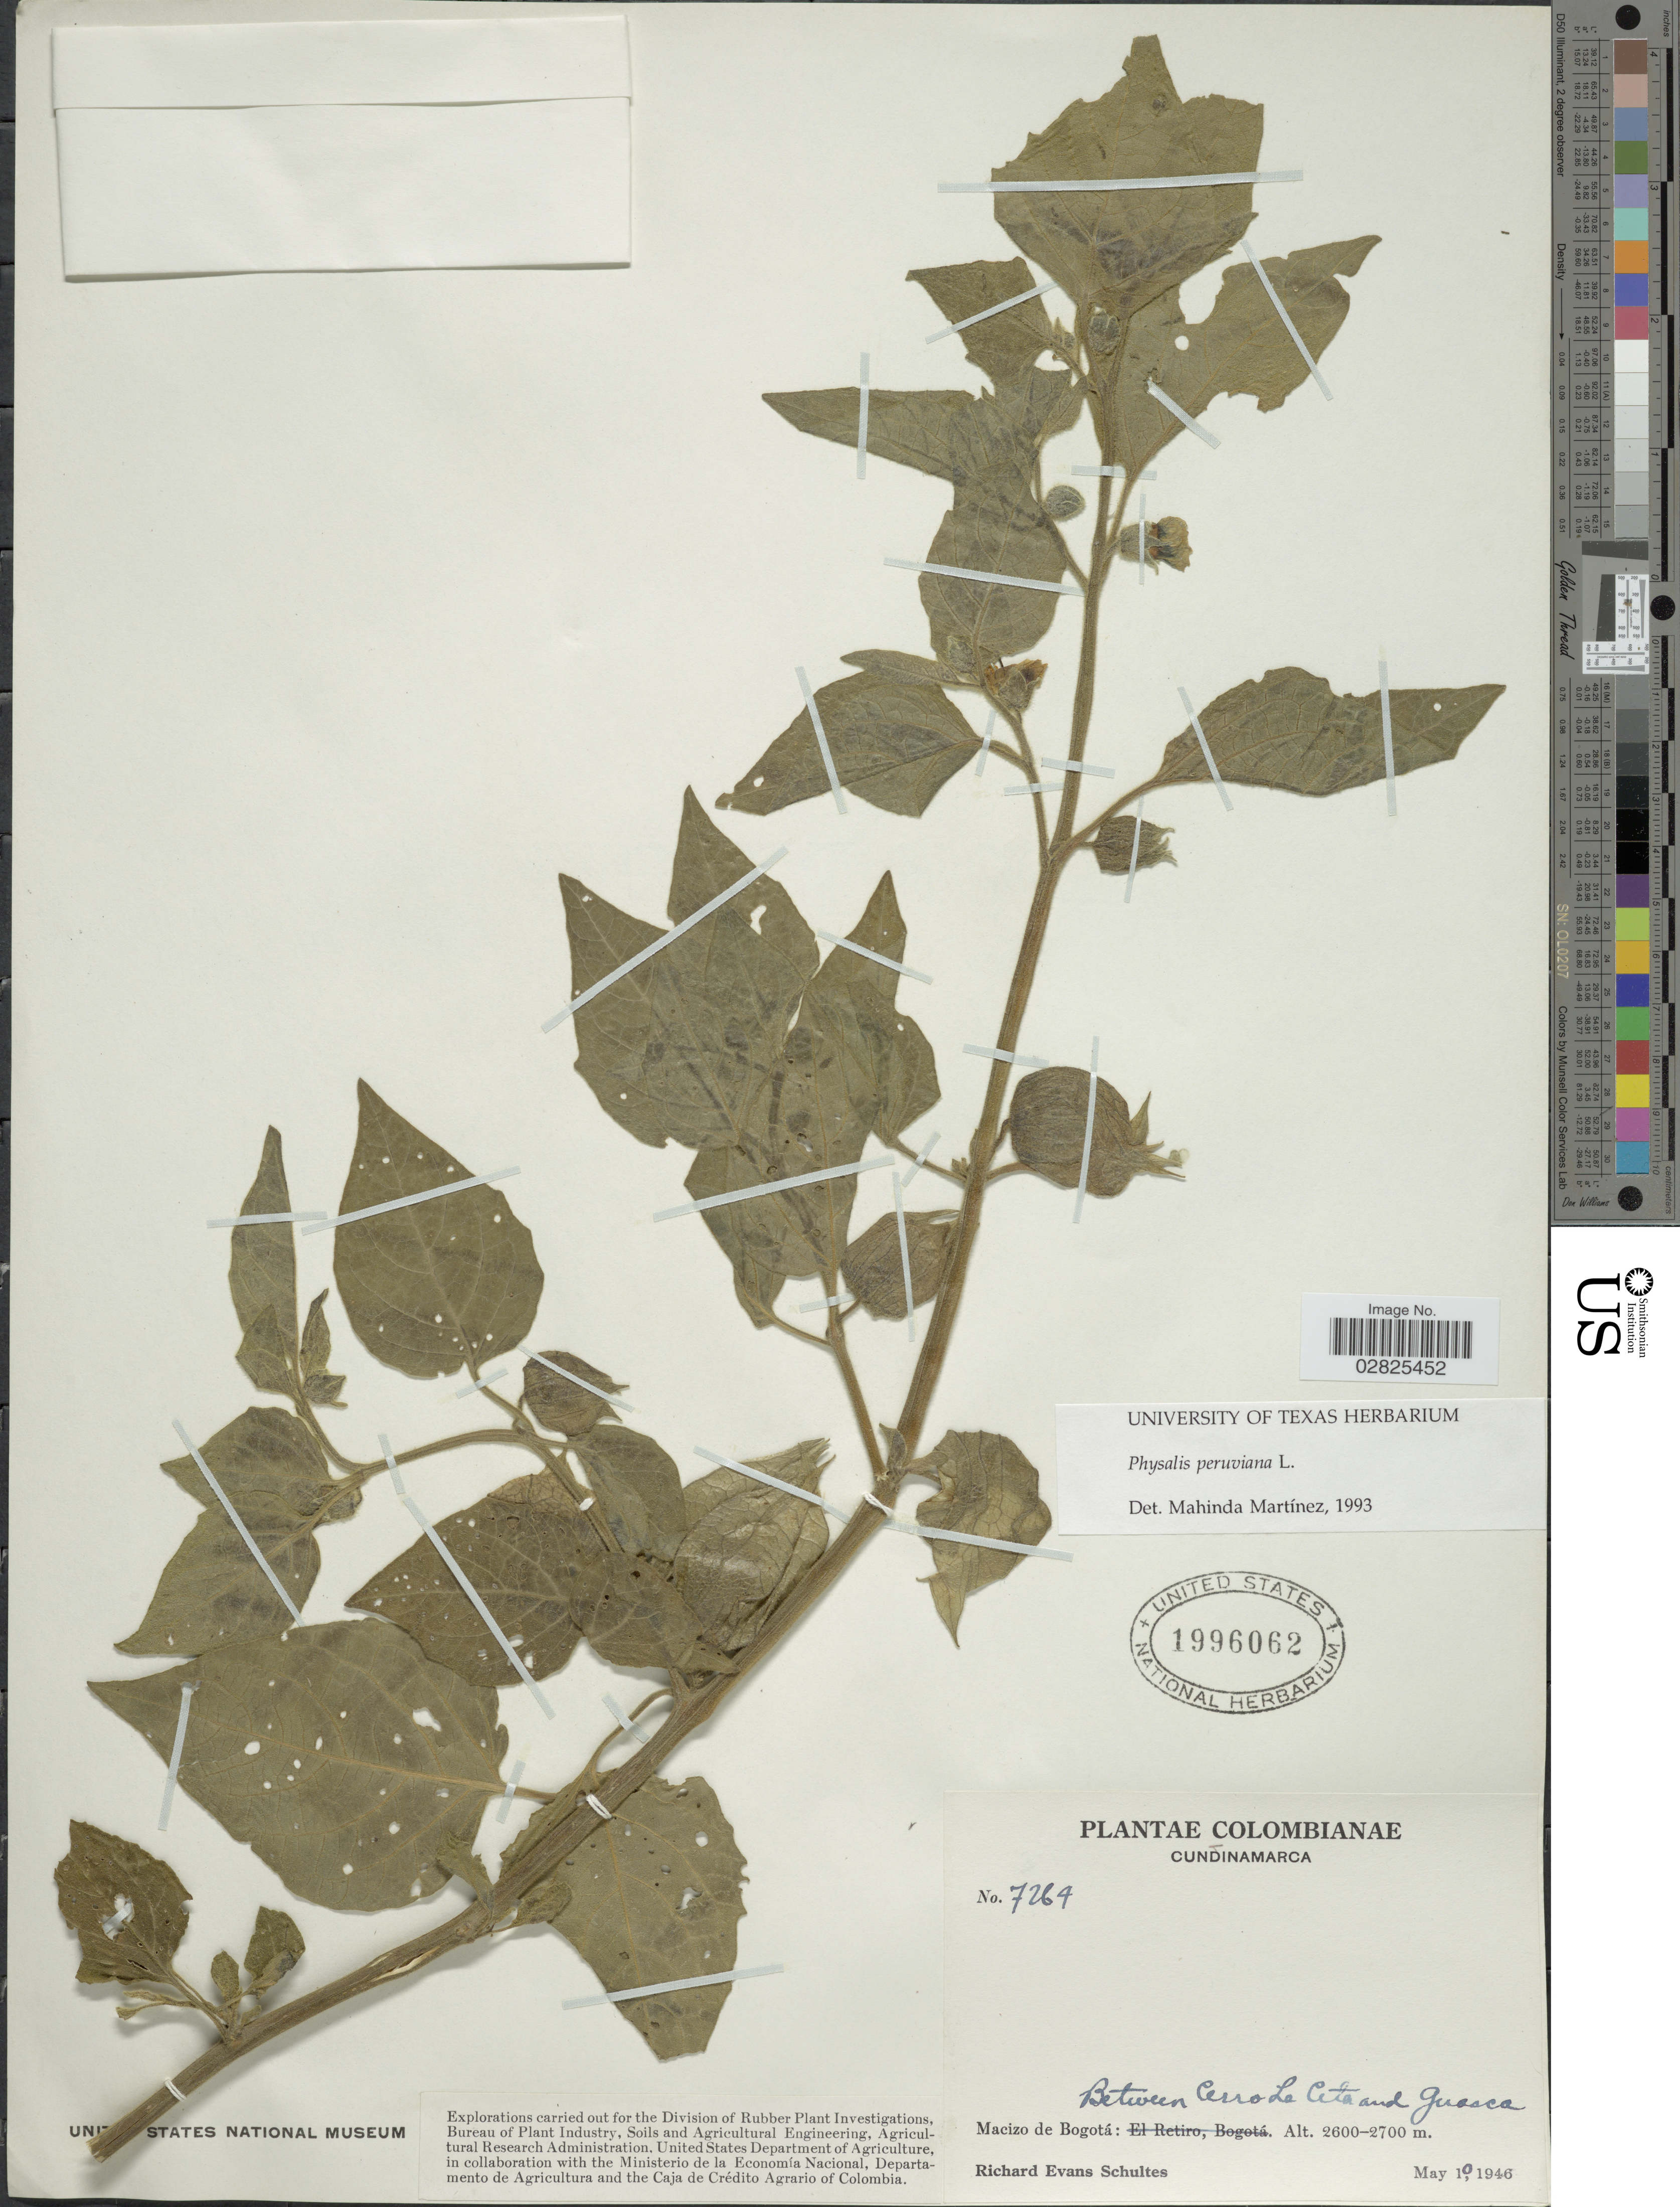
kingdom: Plantae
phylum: Tracheophyta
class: Magnoliopsida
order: Solanales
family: Solanaceae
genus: Physalis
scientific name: Physalis peruviana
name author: L.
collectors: R. Shultes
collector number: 7264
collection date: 1946-05-10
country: Colombia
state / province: Cundinamarca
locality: Macizo de Bogotá: Between Cerro La Ceta and Guasca.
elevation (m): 2600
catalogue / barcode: US 1996062